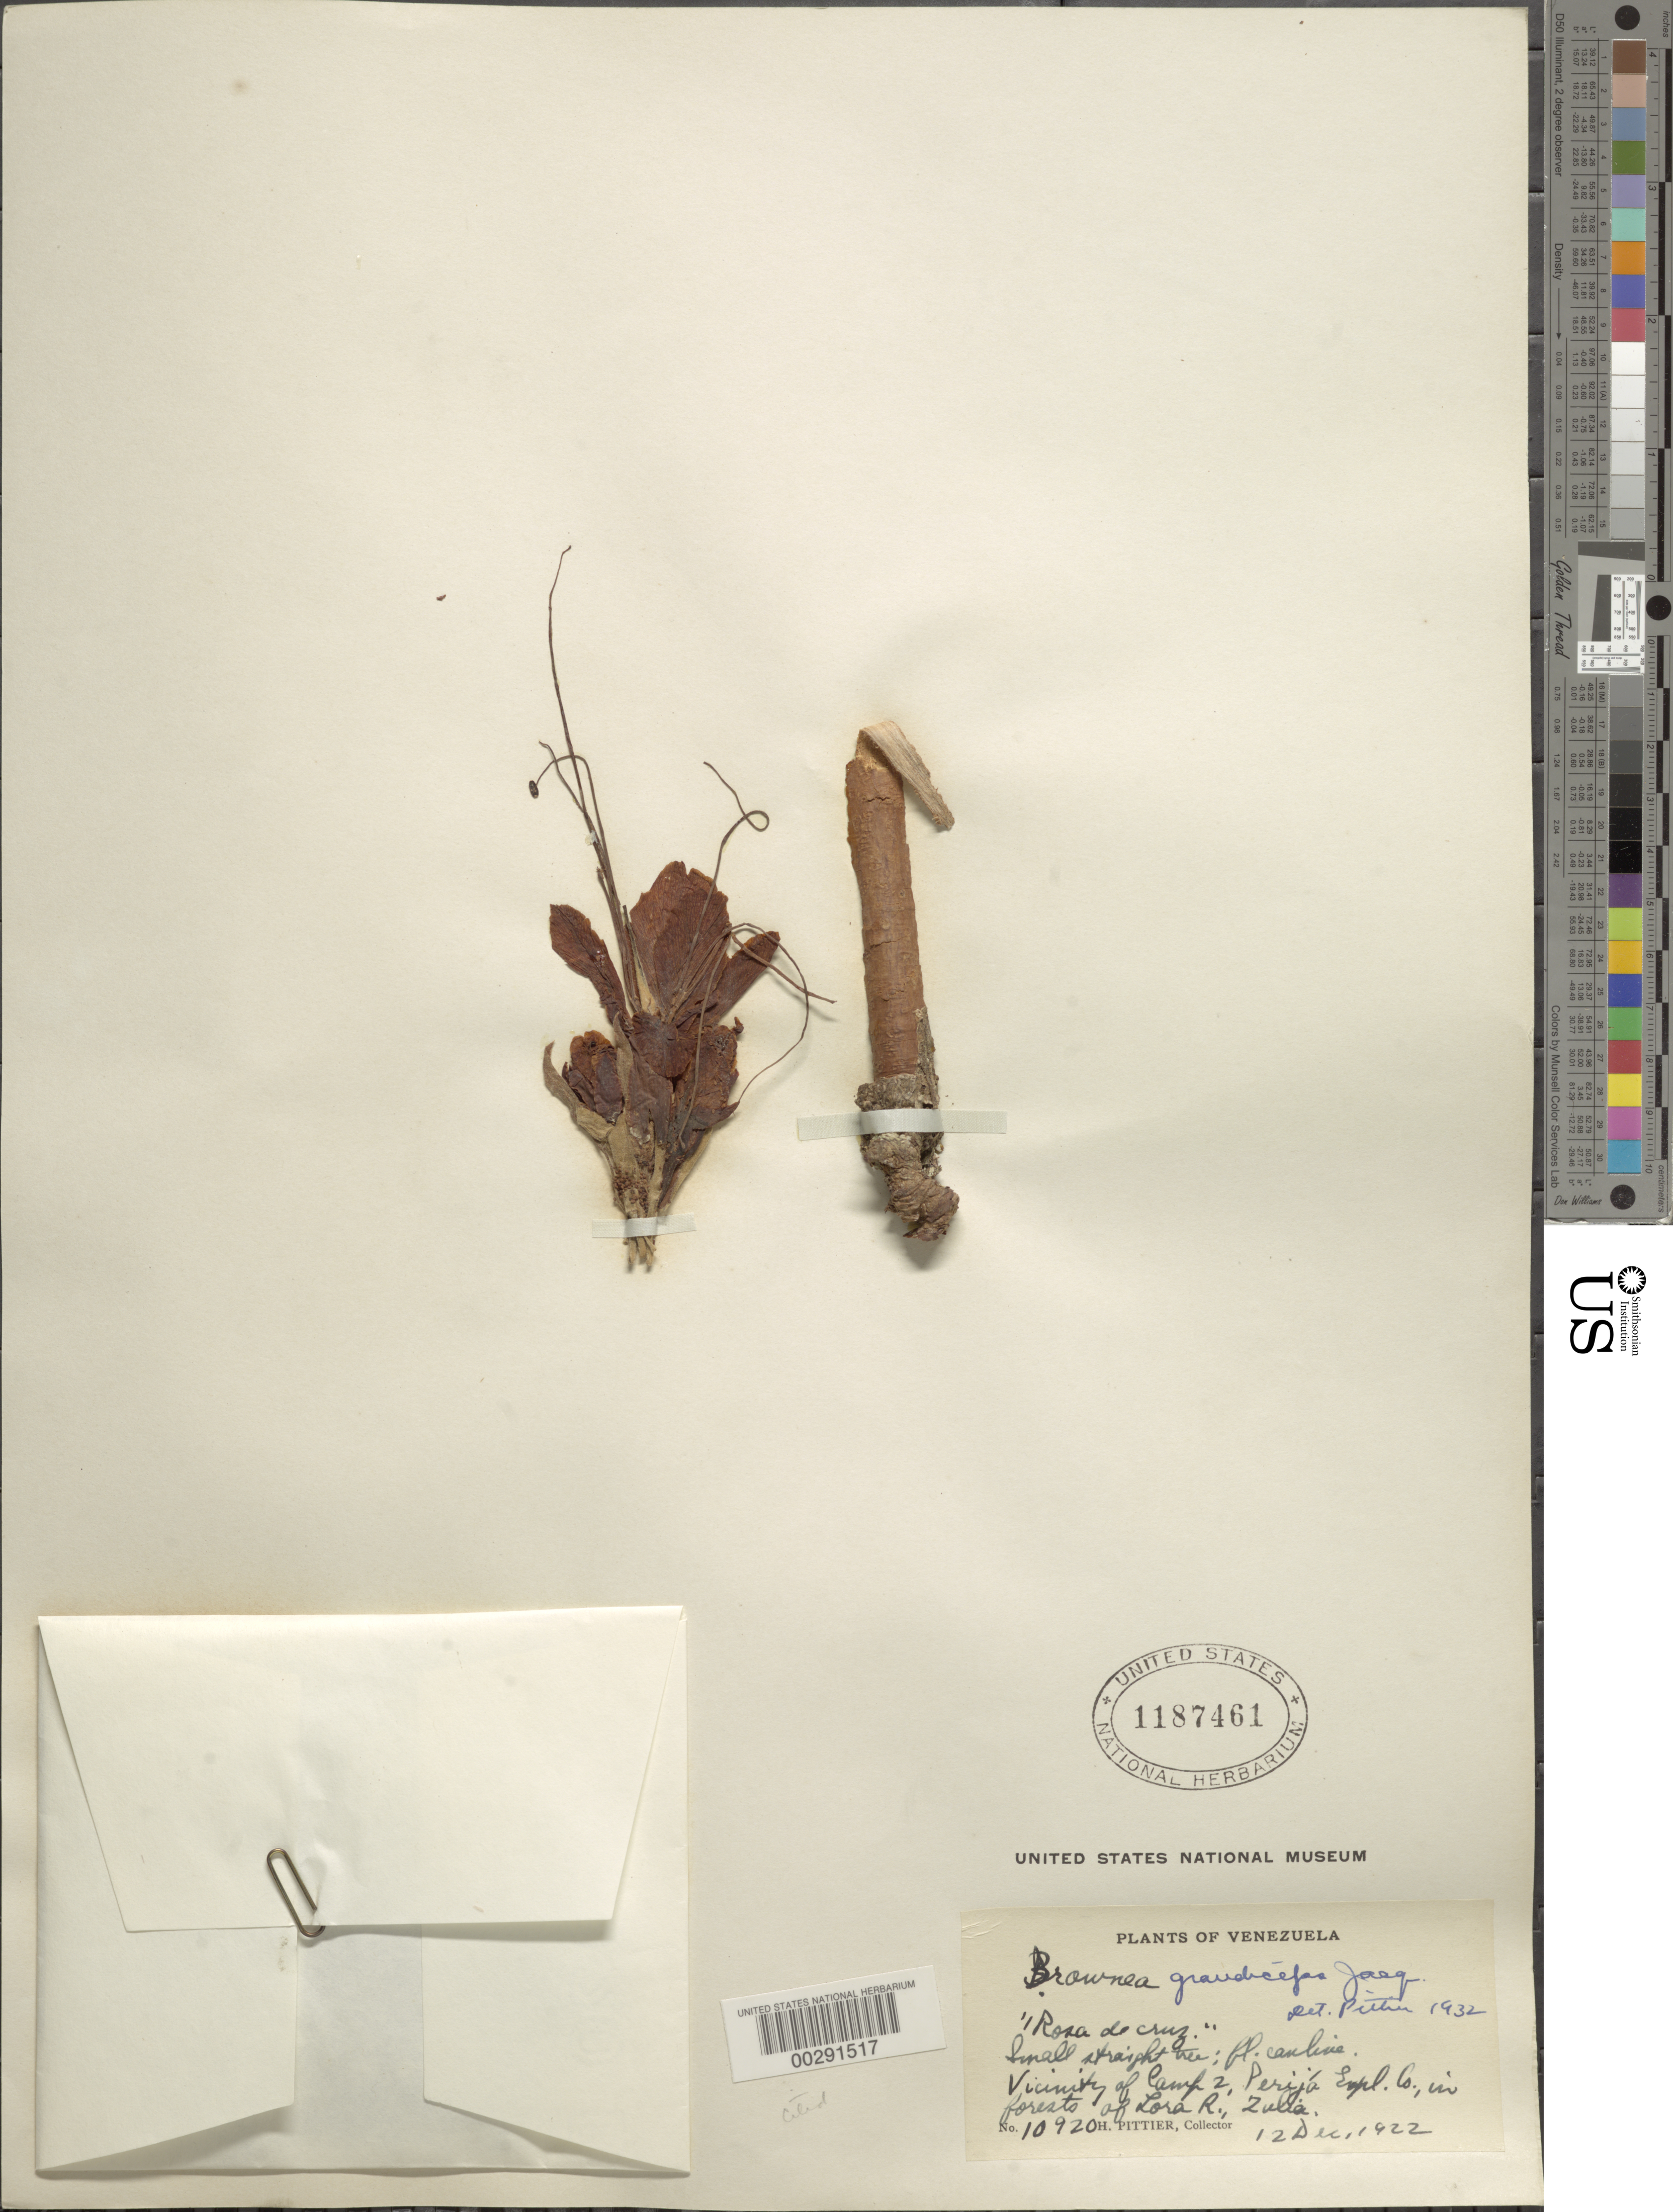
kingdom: Plantae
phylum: Tracheophyta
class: Magnoliopsida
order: Fabales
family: Fabaceae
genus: Brownea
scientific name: Brownea grandiceps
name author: Jacq.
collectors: H. F. Pittier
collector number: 10920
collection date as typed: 12 Dec 1922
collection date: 1922-12-12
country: Venezuela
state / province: Zulia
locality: Vicinity of camp 2, Perija Expl. Co.; Lora River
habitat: Forests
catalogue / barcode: US 1187461